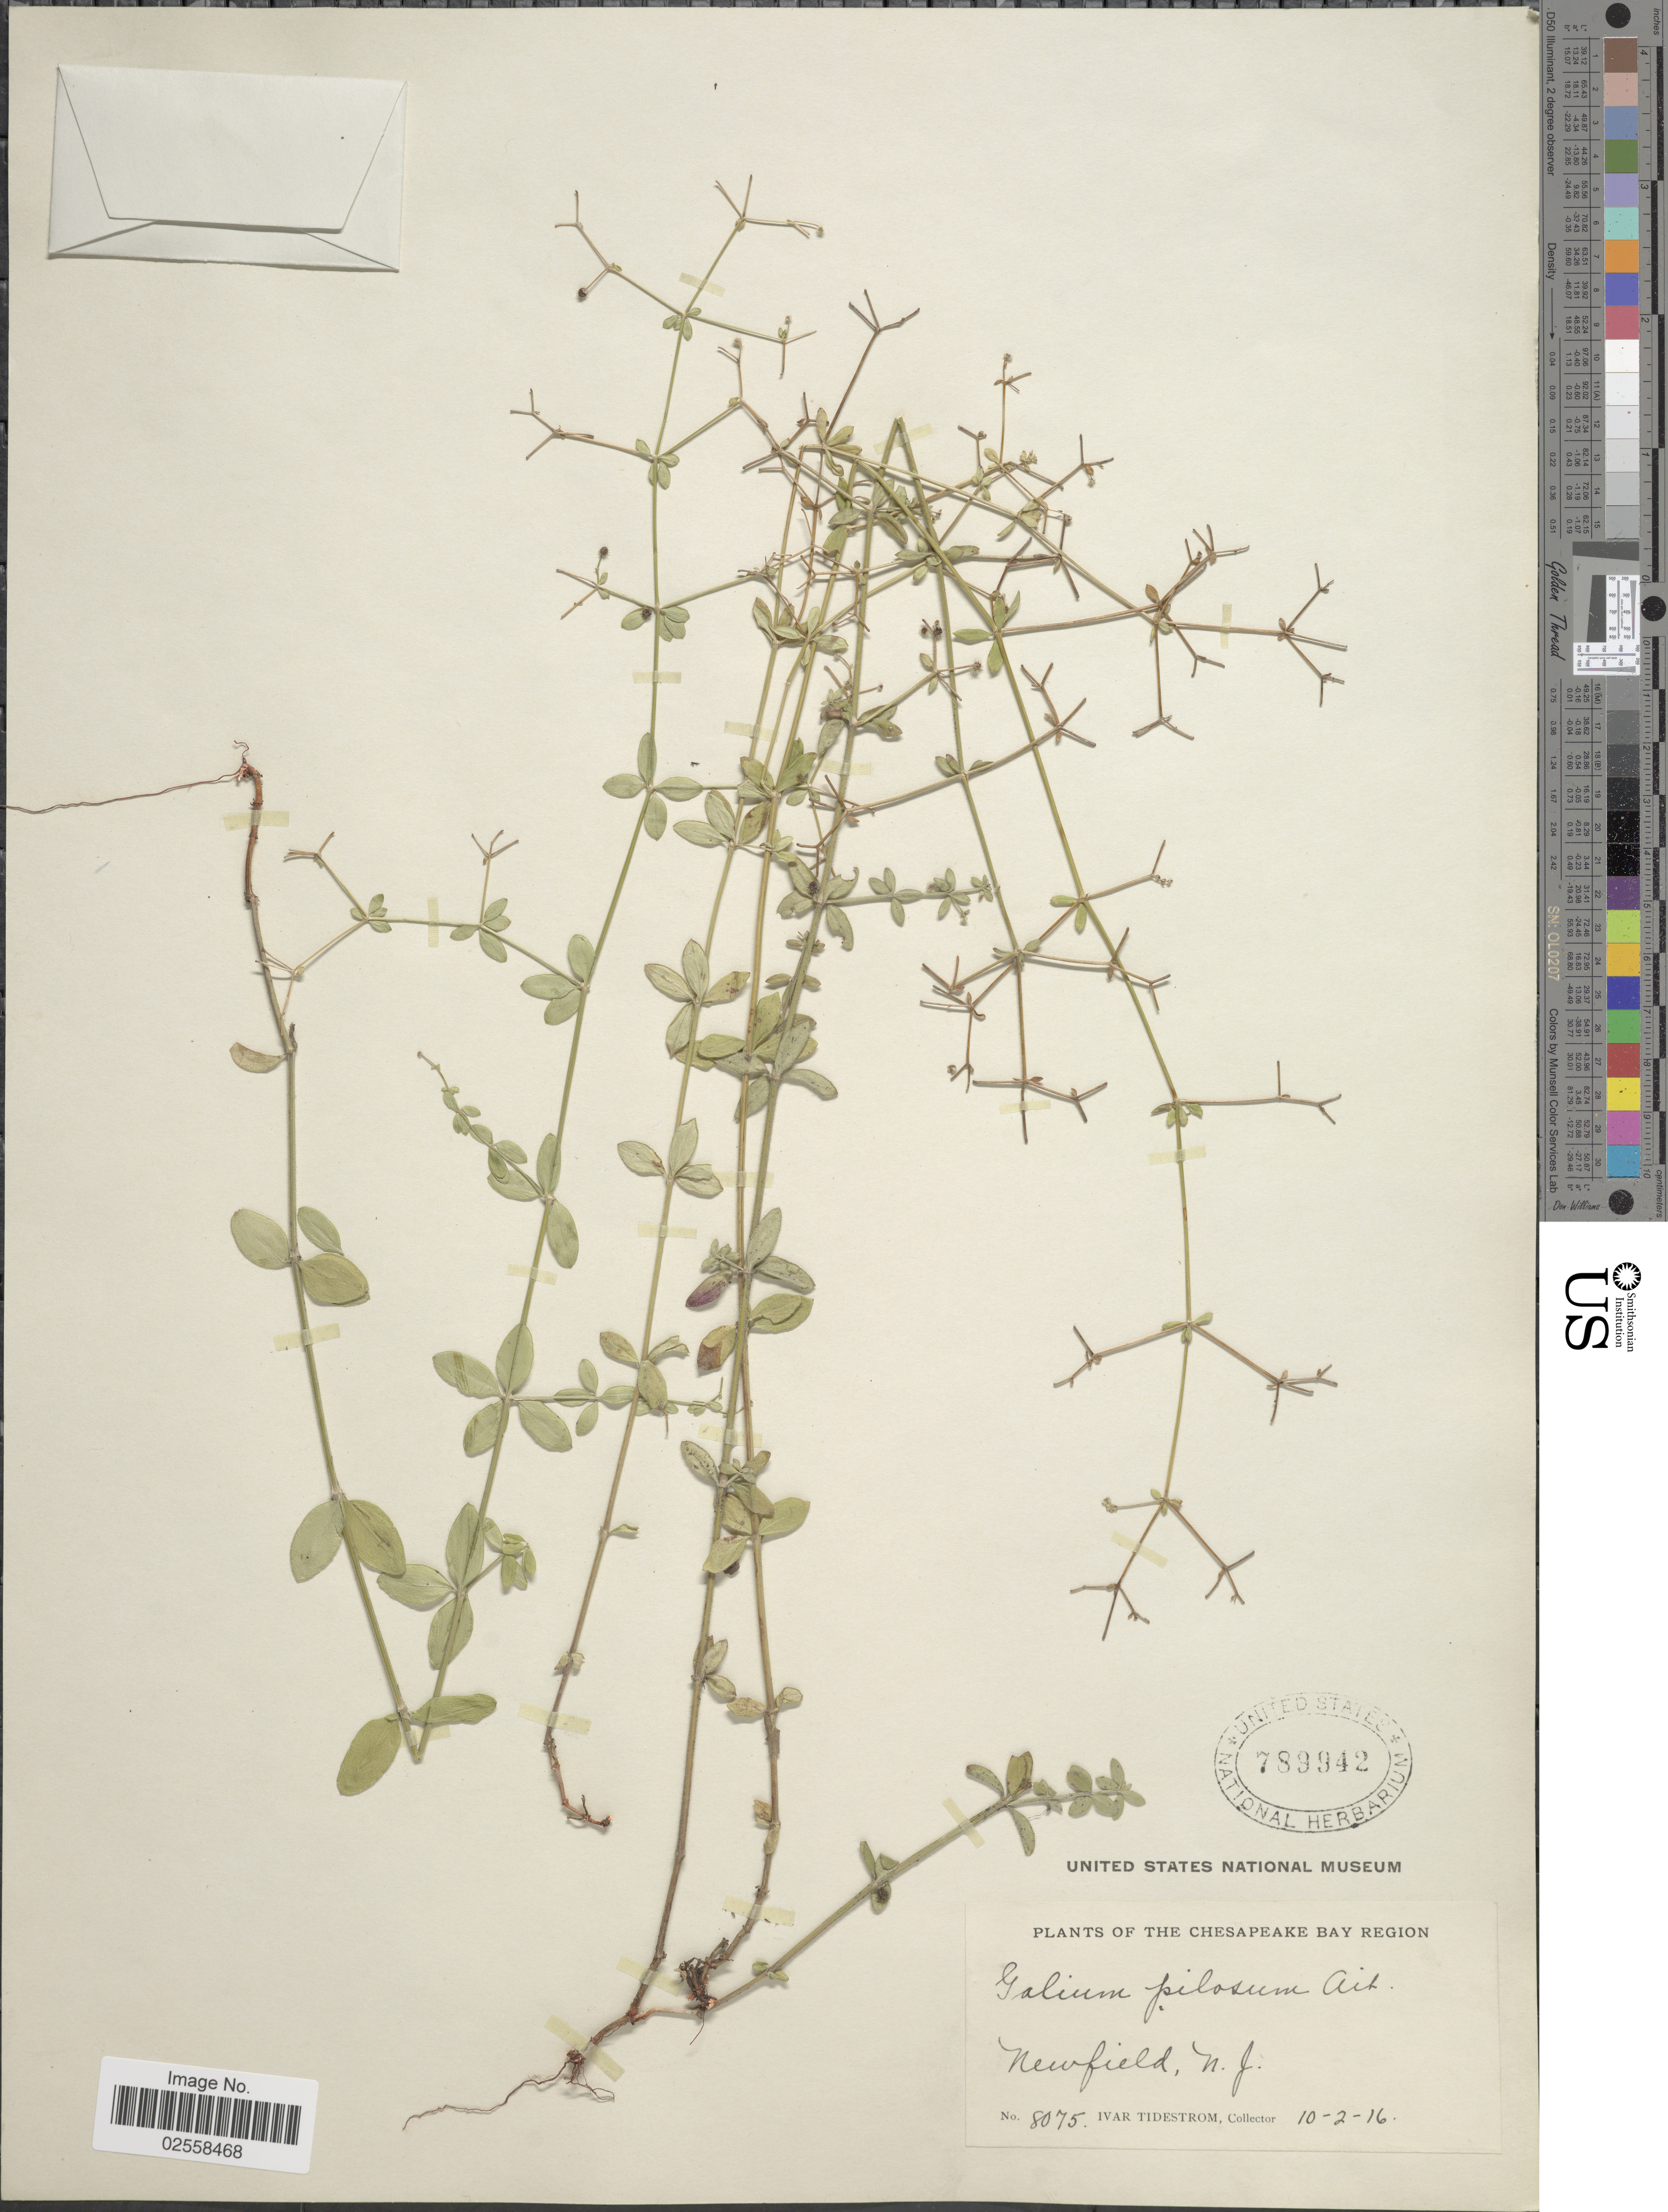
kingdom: Plantae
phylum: Tracheophyta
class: Magnoliopsida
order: Gentianales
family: Rubiaceae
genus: Galium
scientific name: Galium pilosum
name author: Aiton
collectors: I. F. Tidestrom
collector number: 8075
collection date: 1916-10-02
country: United States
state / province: New Jersey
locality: Newfield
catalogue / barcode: US 789942